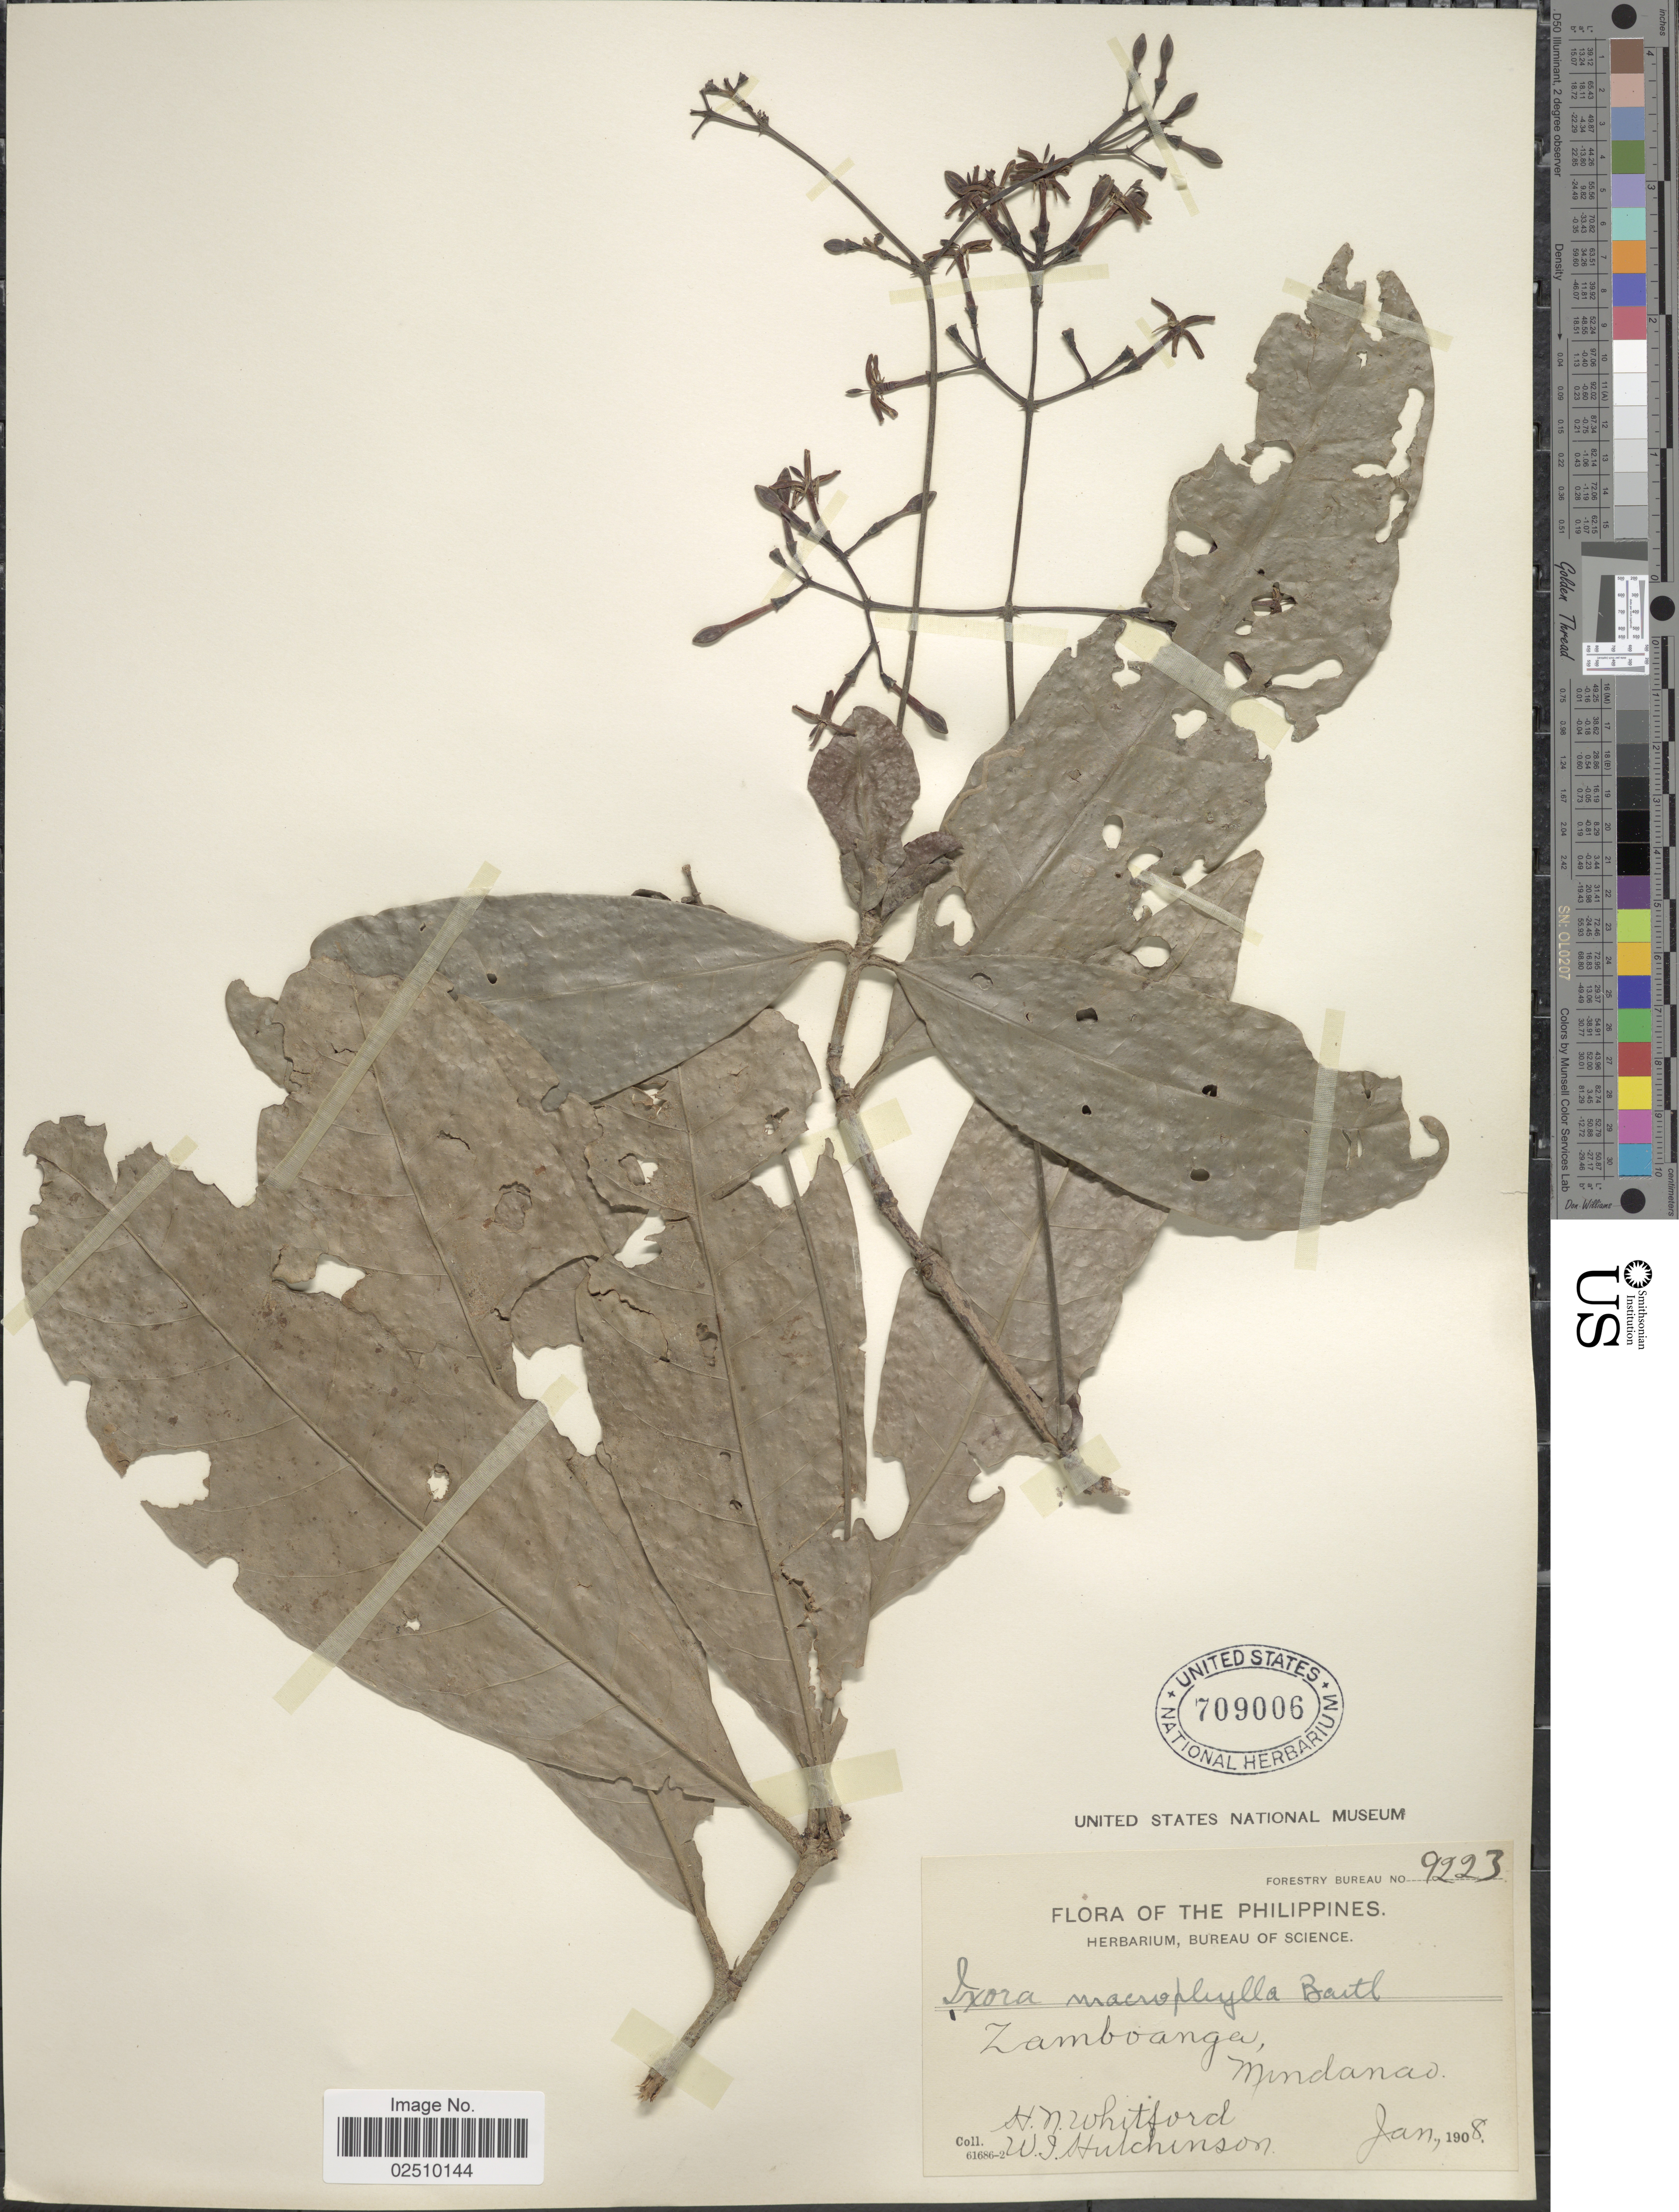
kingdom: Plantae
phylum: Tracheophyta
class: Magnoliopsida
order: Gentianales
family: Rubiaceae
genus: Ixora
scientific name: Ixora macrophylla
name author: Bartl. ex DC.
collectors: H. N. Whitford & W. I. Hutchinson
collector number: Forestry Bureau 9223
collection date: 1908-01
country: Philippines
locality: Zamboanga, Mindanao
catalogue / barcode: US 709006